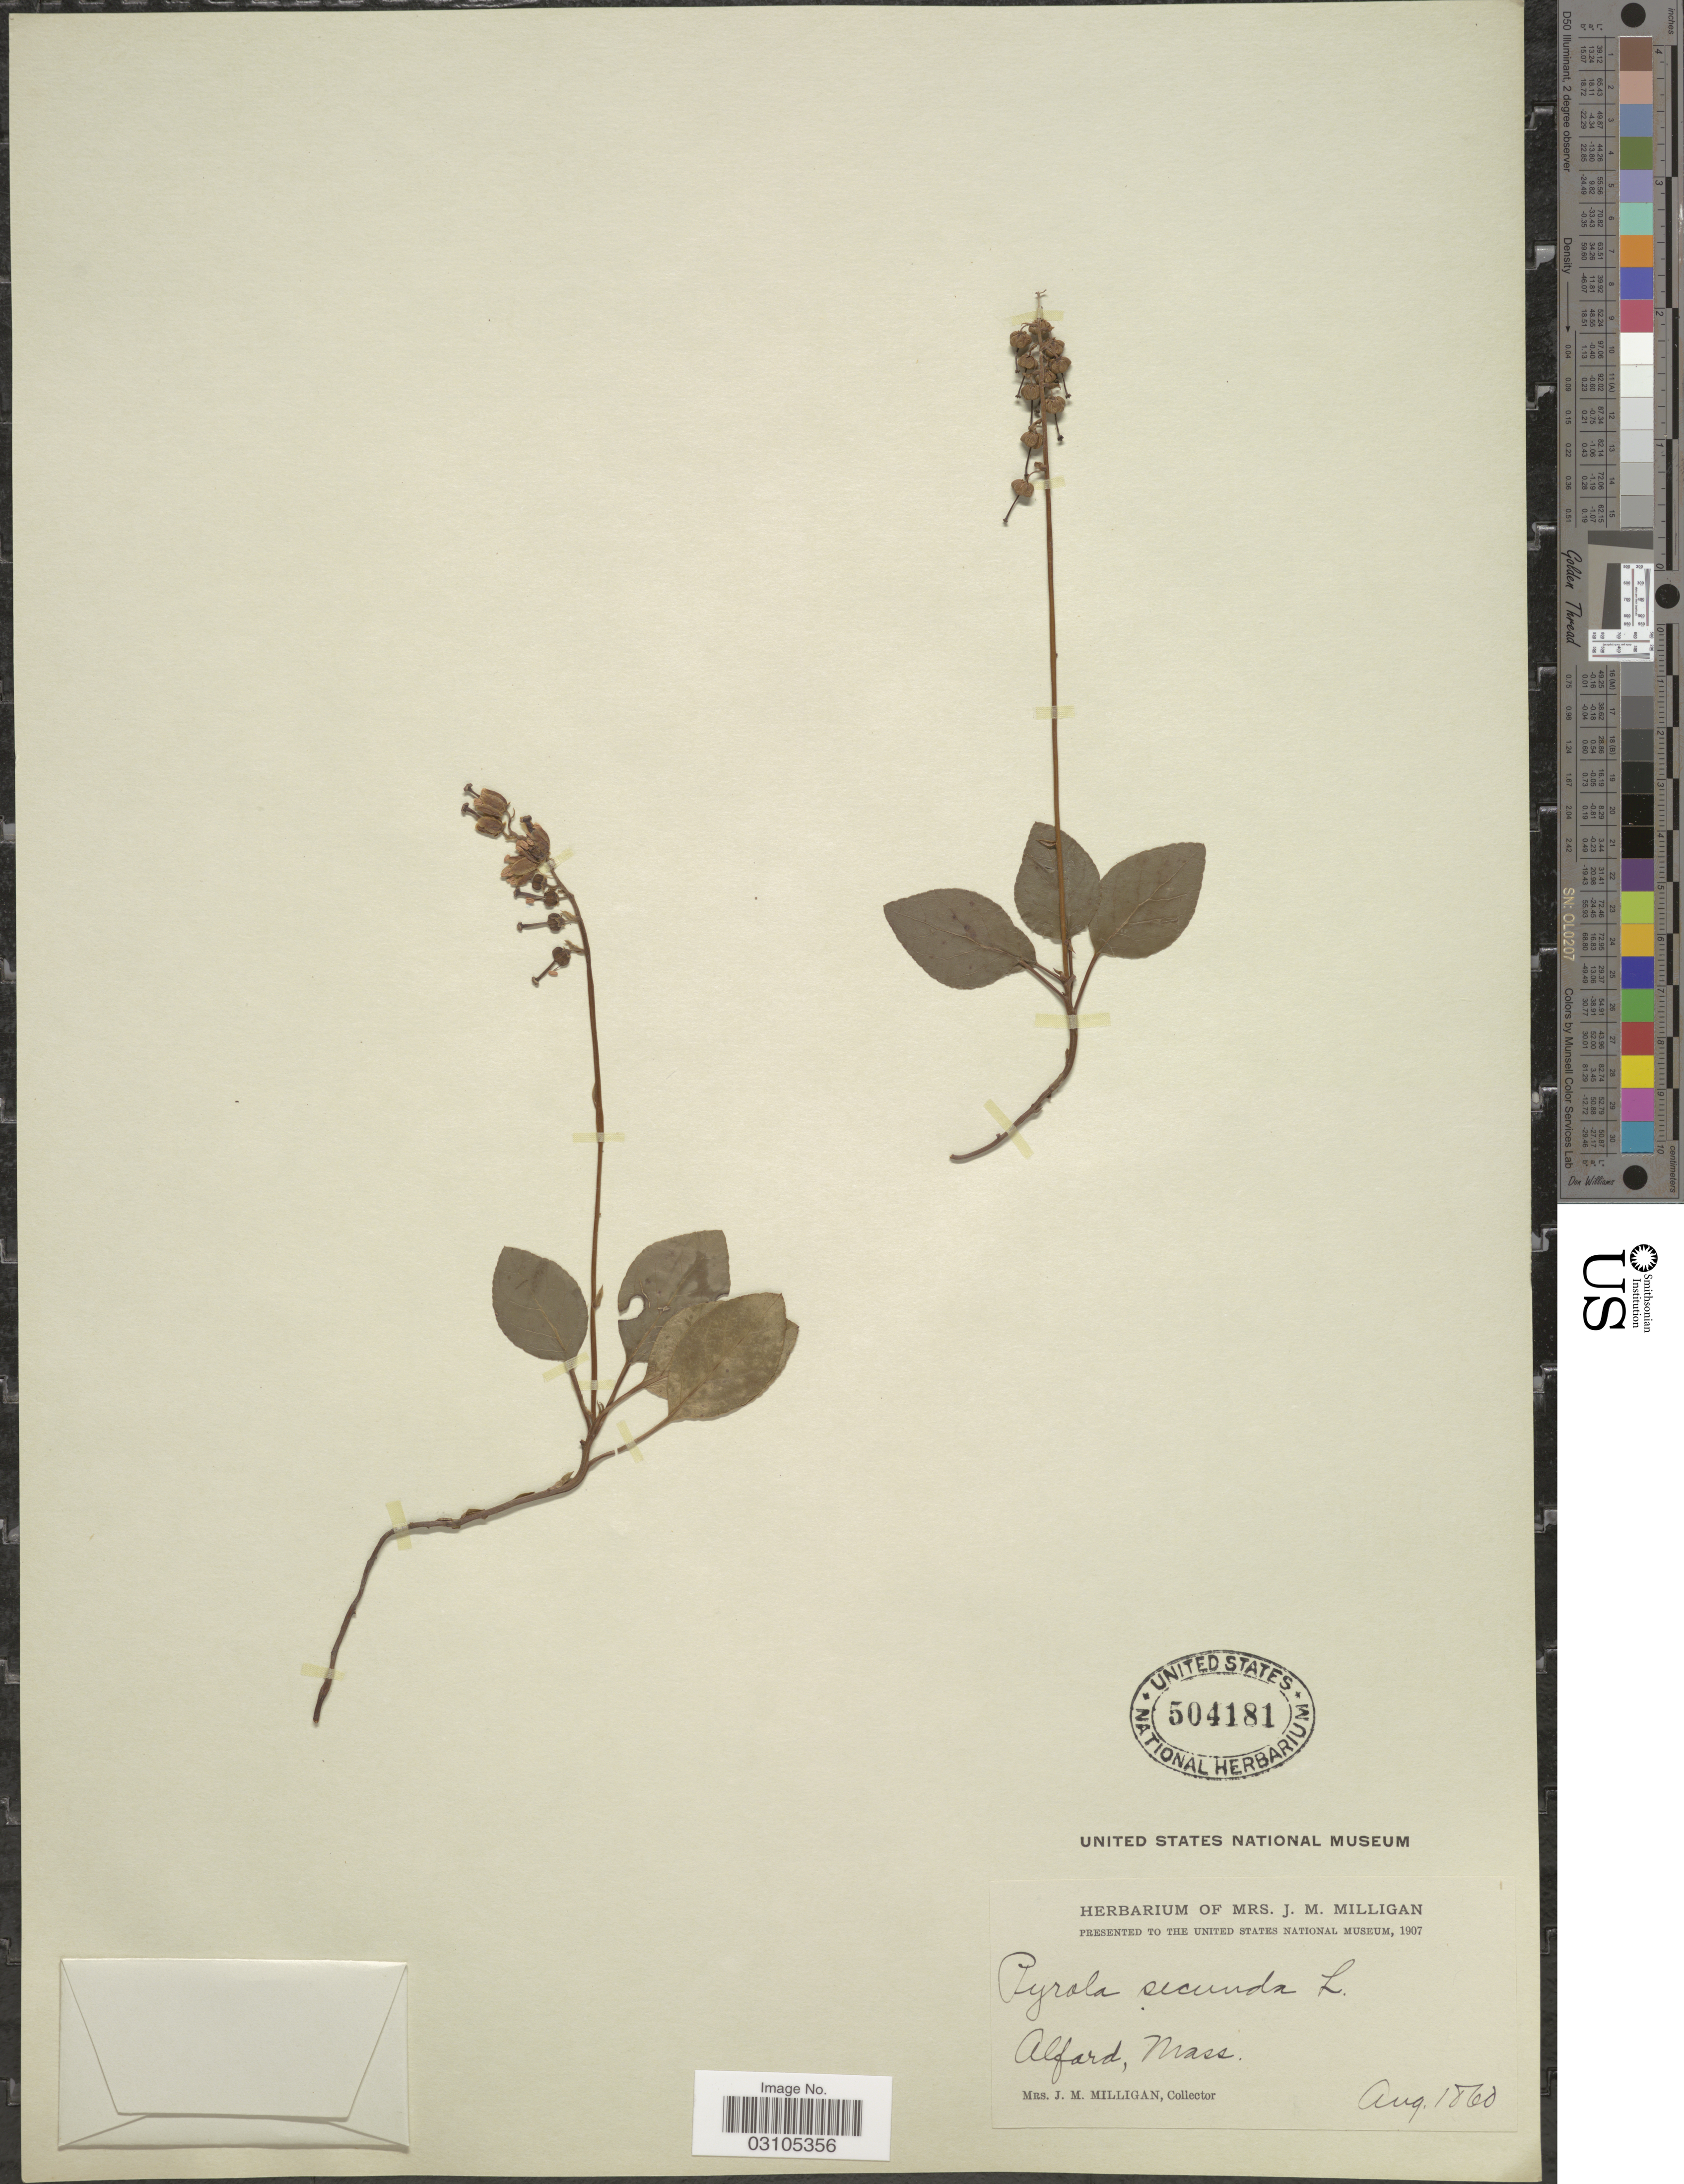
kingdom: Plantae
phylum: Tracheophyta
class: Magnoliopsida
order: Ericales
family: Ericaceae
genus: Orthilia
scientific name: Orthilia secunda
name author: (L.) House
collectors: J. Milligan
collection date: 1860-08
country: United States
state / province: Massachusetts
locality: Alfard.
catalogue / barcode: US 504181